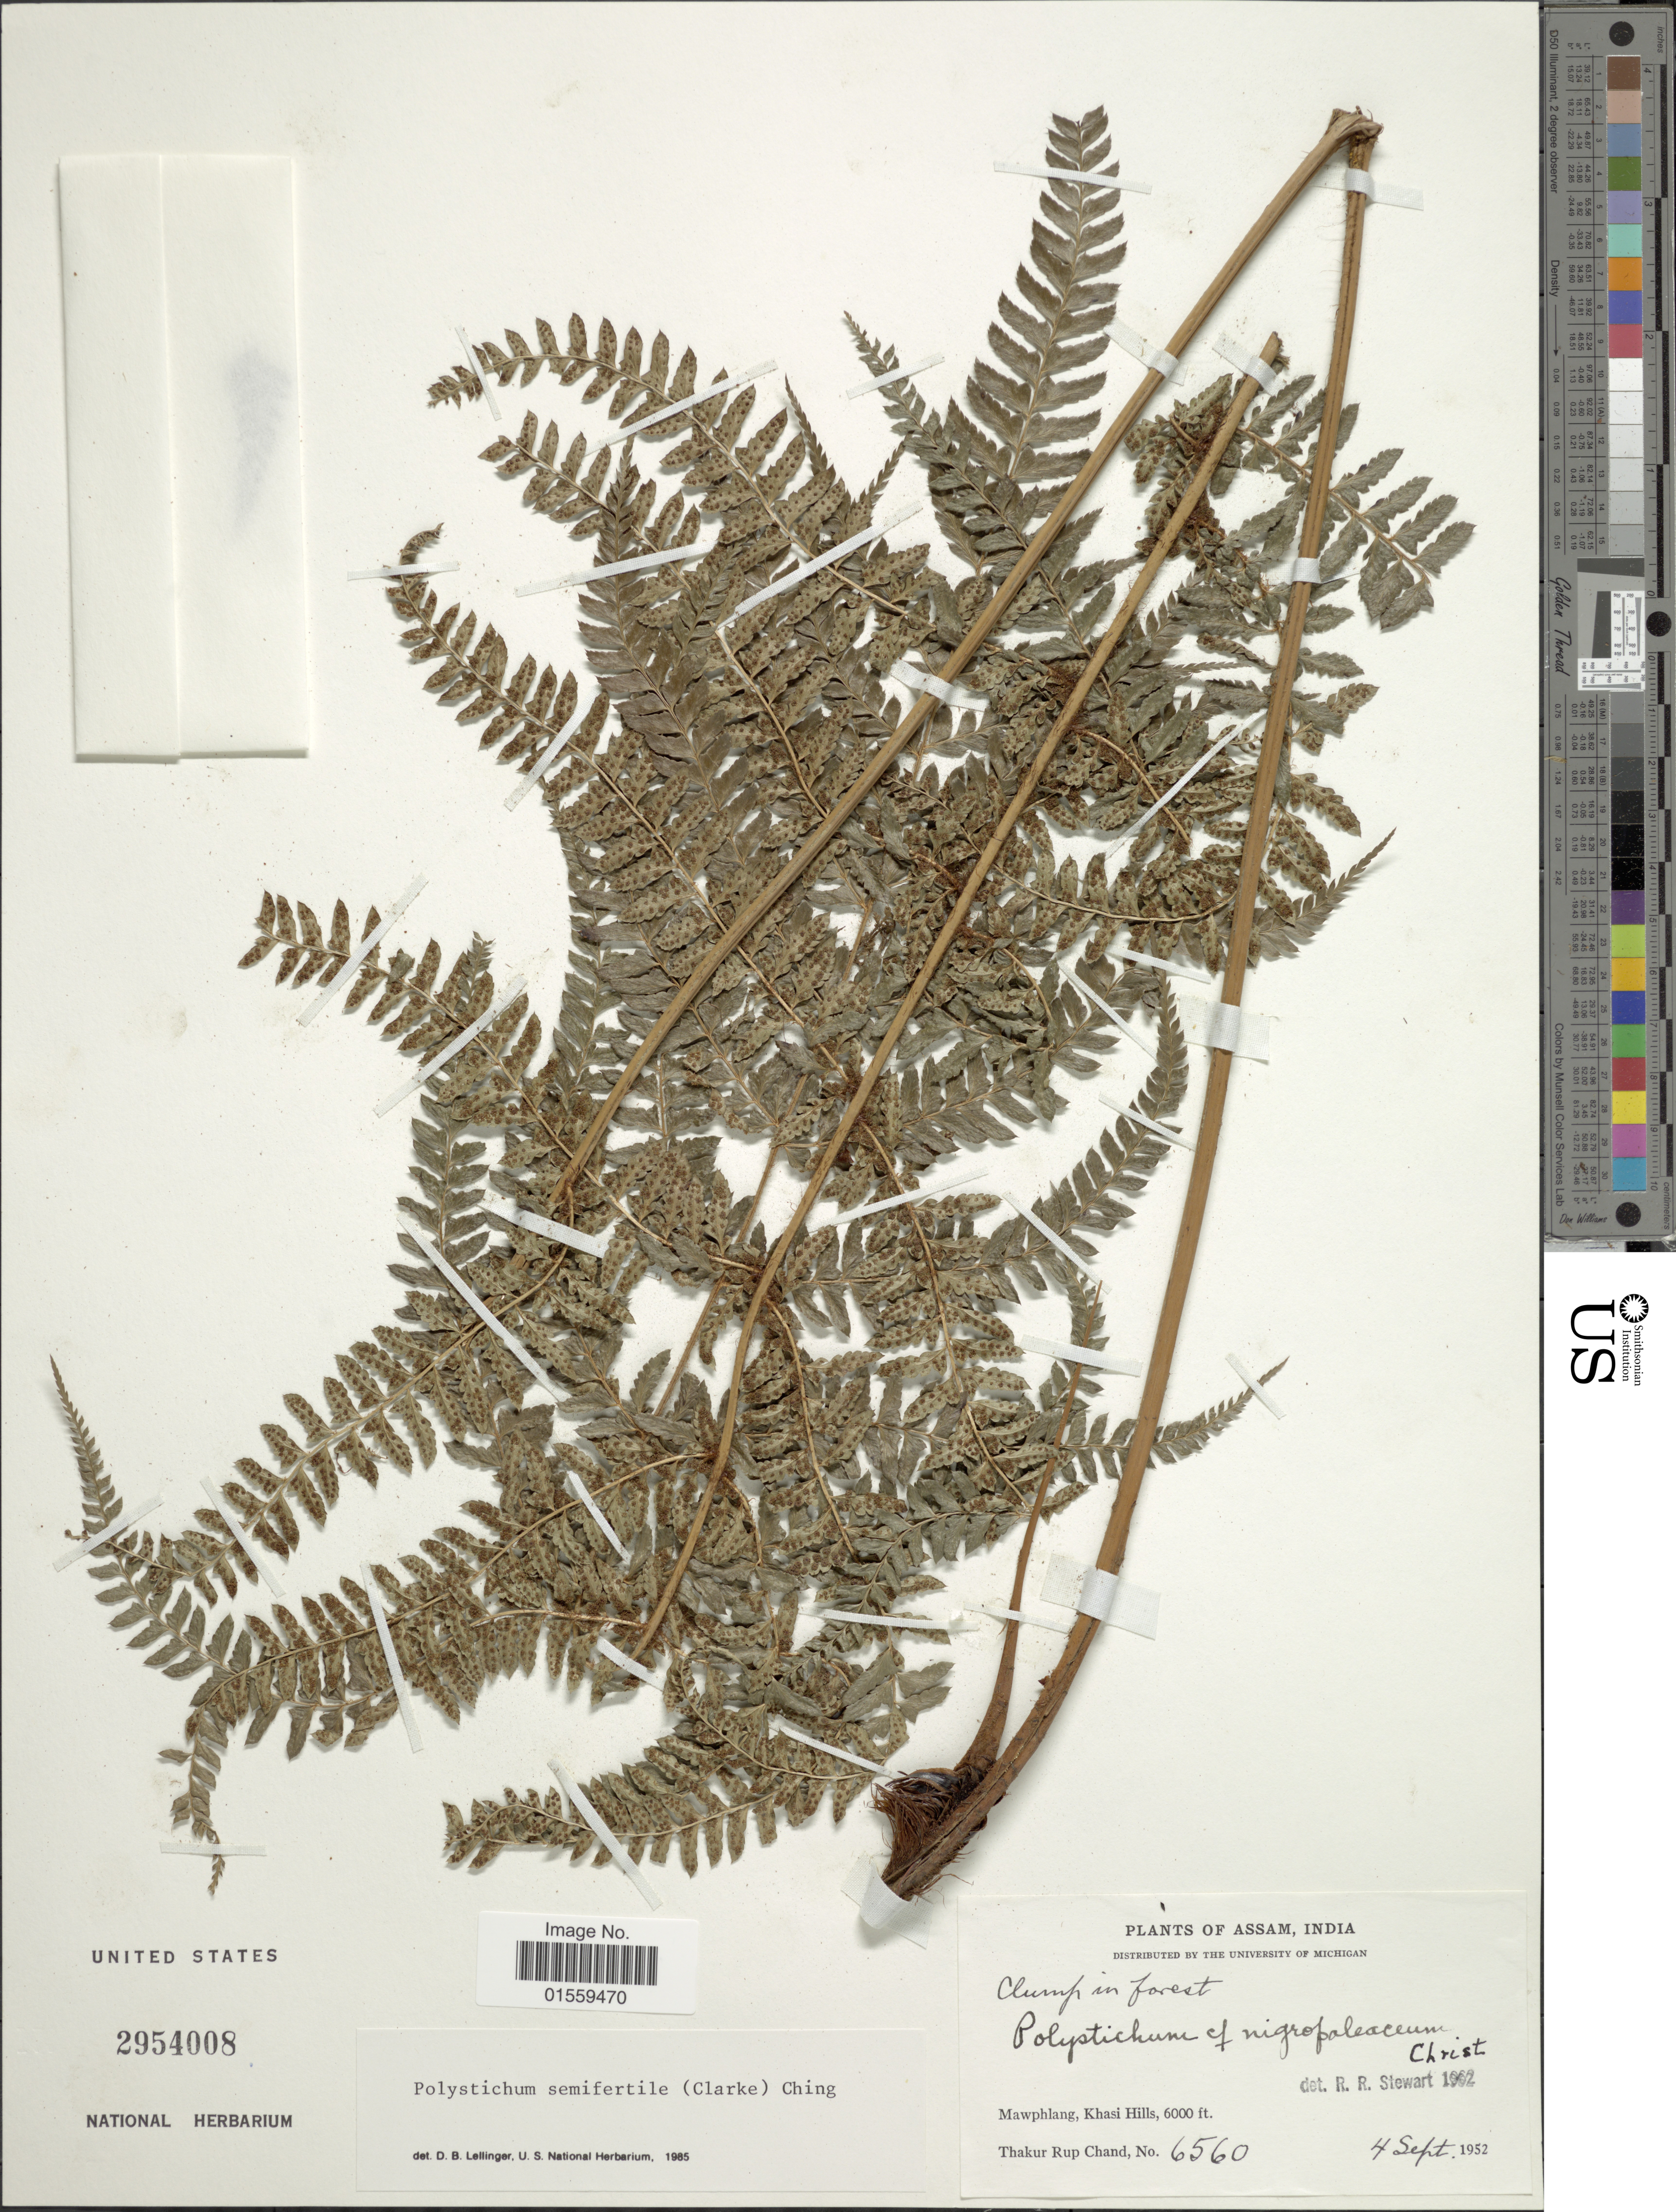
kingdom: Plantae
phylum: Tracheophyta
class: Polypodiopsida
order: Polypodiales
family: Dryopteridaceae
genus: Polystichum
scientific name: Polystichum semifertile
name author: (C.B. Clarke) Ching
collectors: T. R. Chand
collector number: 6560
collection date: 1952-09-04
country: India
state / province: Meghalaya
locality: Mawphlang, Khasi Hills.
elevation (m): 1829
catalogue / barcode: US 2954008